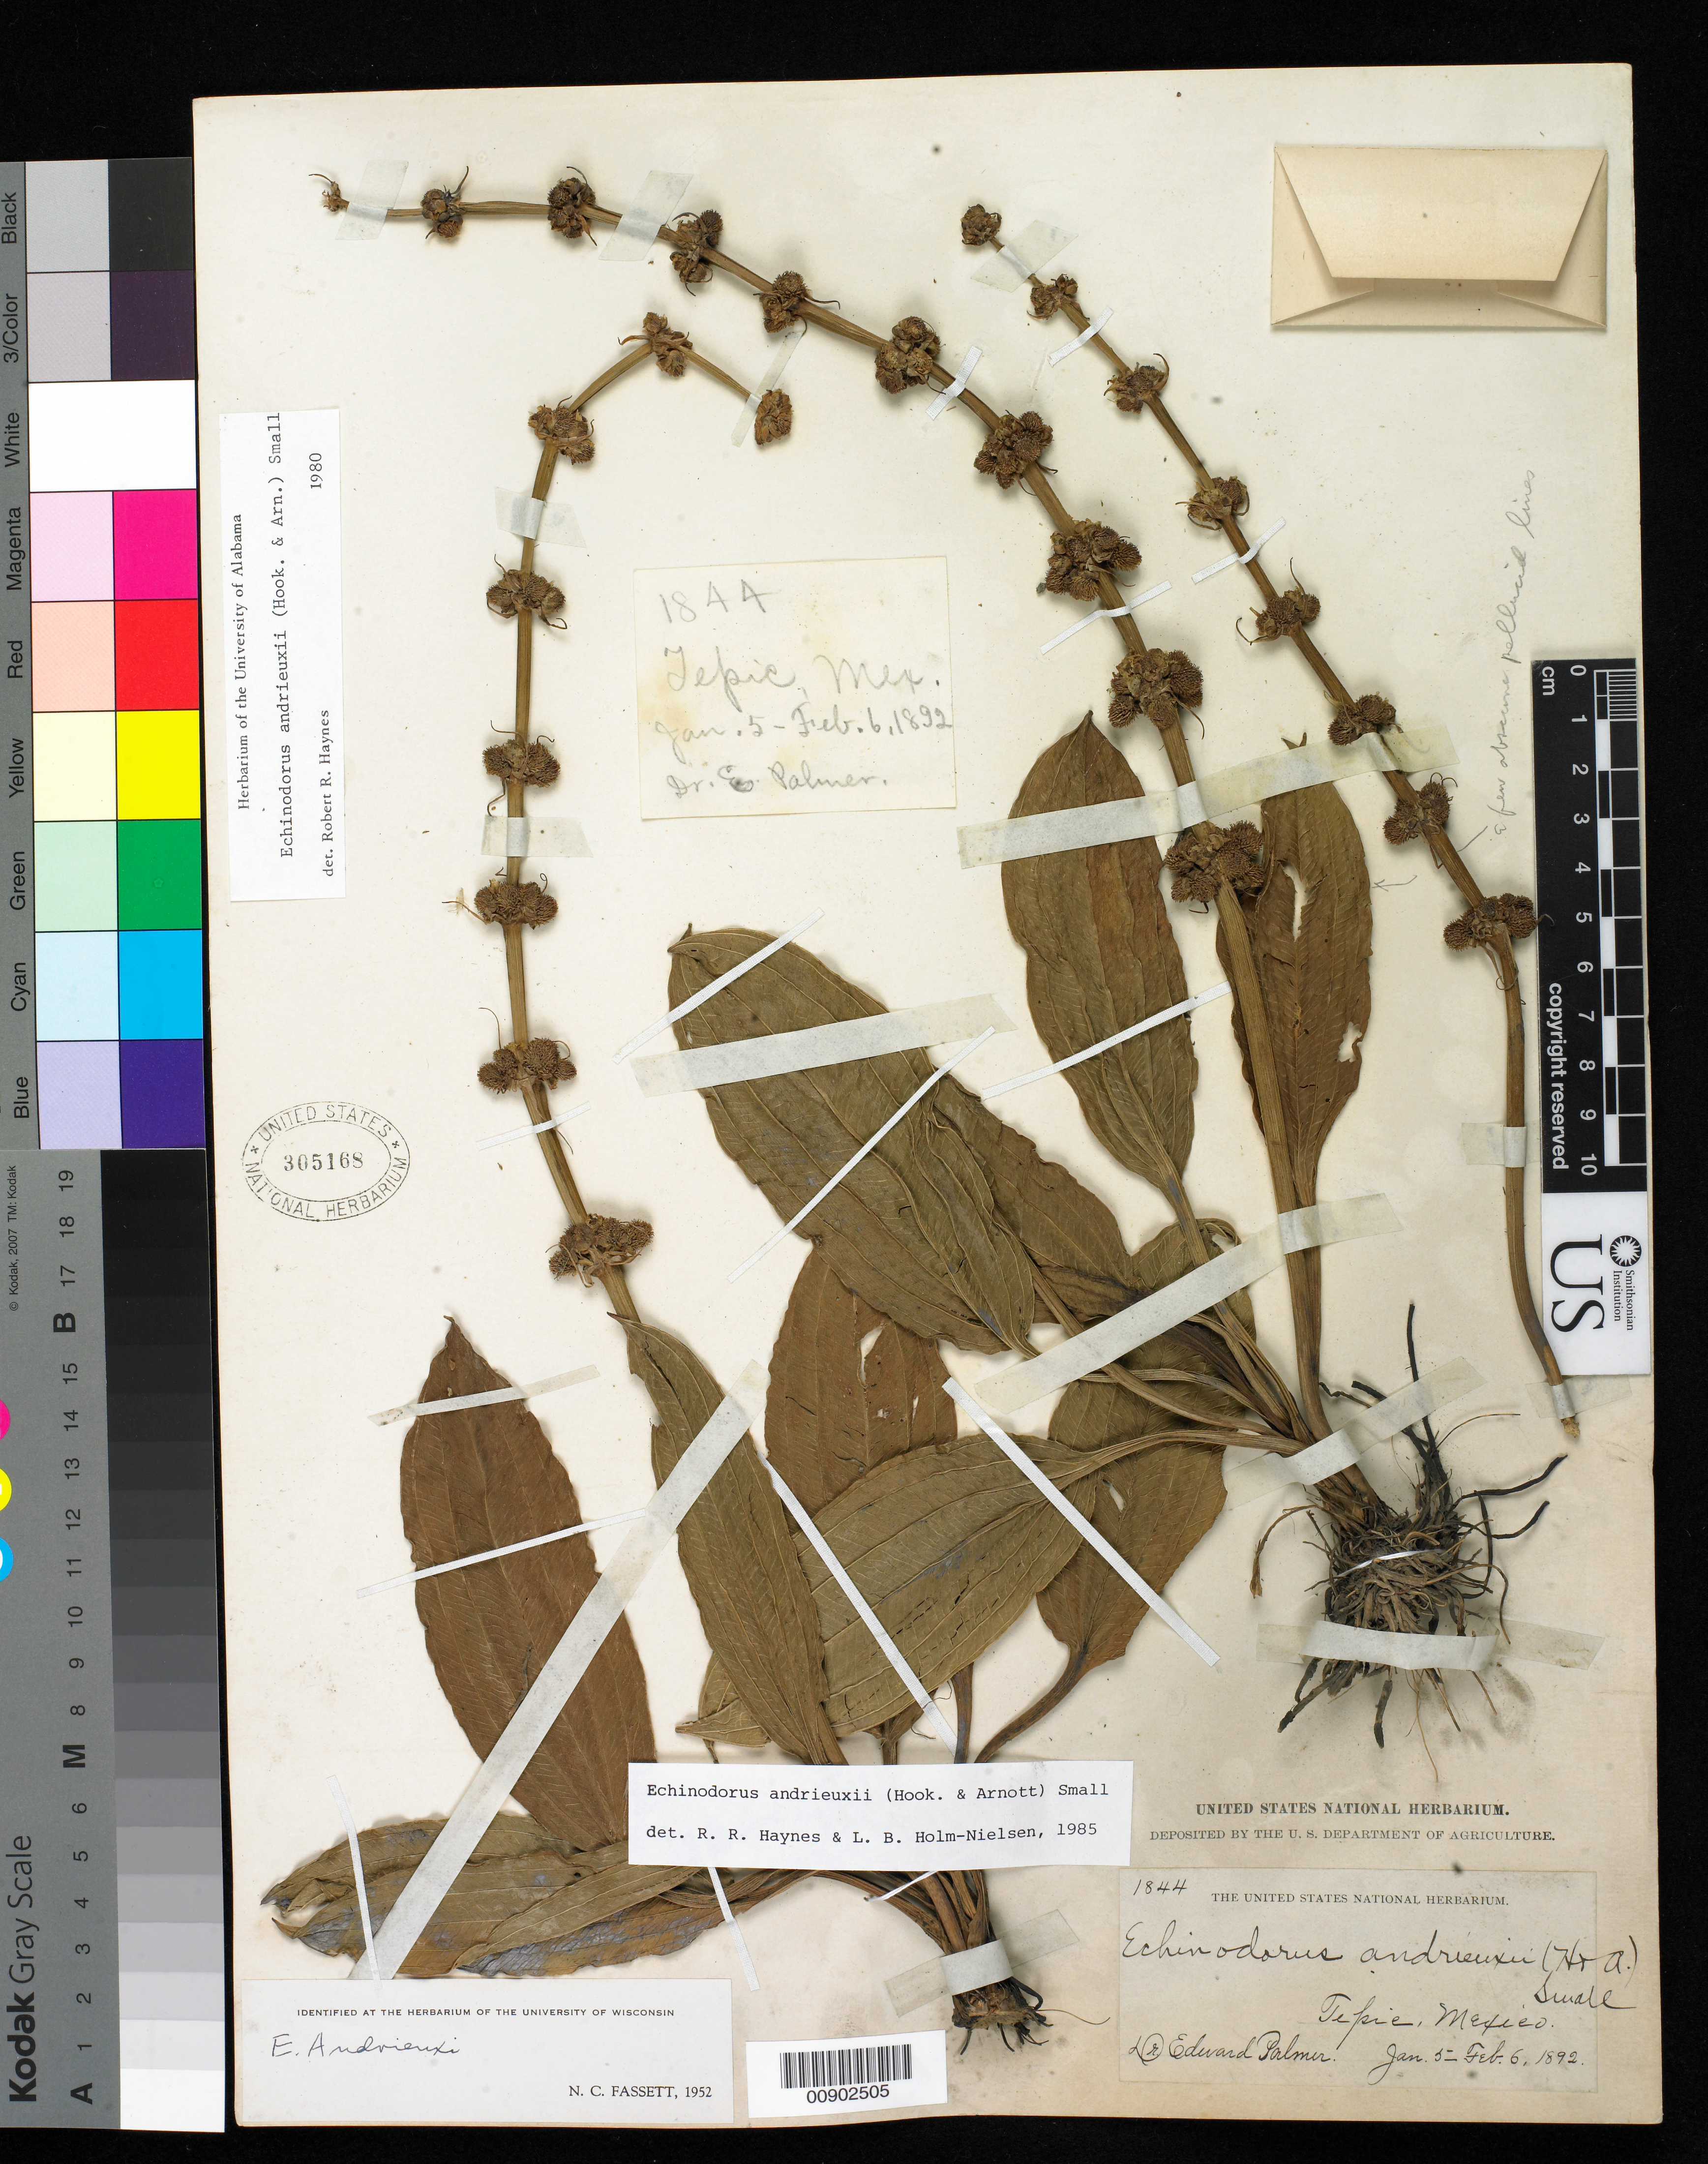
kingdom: Plantae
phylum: Tracheophyta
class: Liliopsida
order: Alismatales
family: Alismataceae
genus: Echinodorus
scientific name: Echinodorus andrieuxii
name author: (Hook. & Arn.) Small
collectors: E. Palmer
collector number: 1844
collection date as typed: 05 Jan 1892 to 06 Feb 1892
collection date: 1892-01-05/1892-02-06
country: Mexico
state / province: Nayarit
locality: Tepic, Nayarit.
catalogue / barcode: US 305168